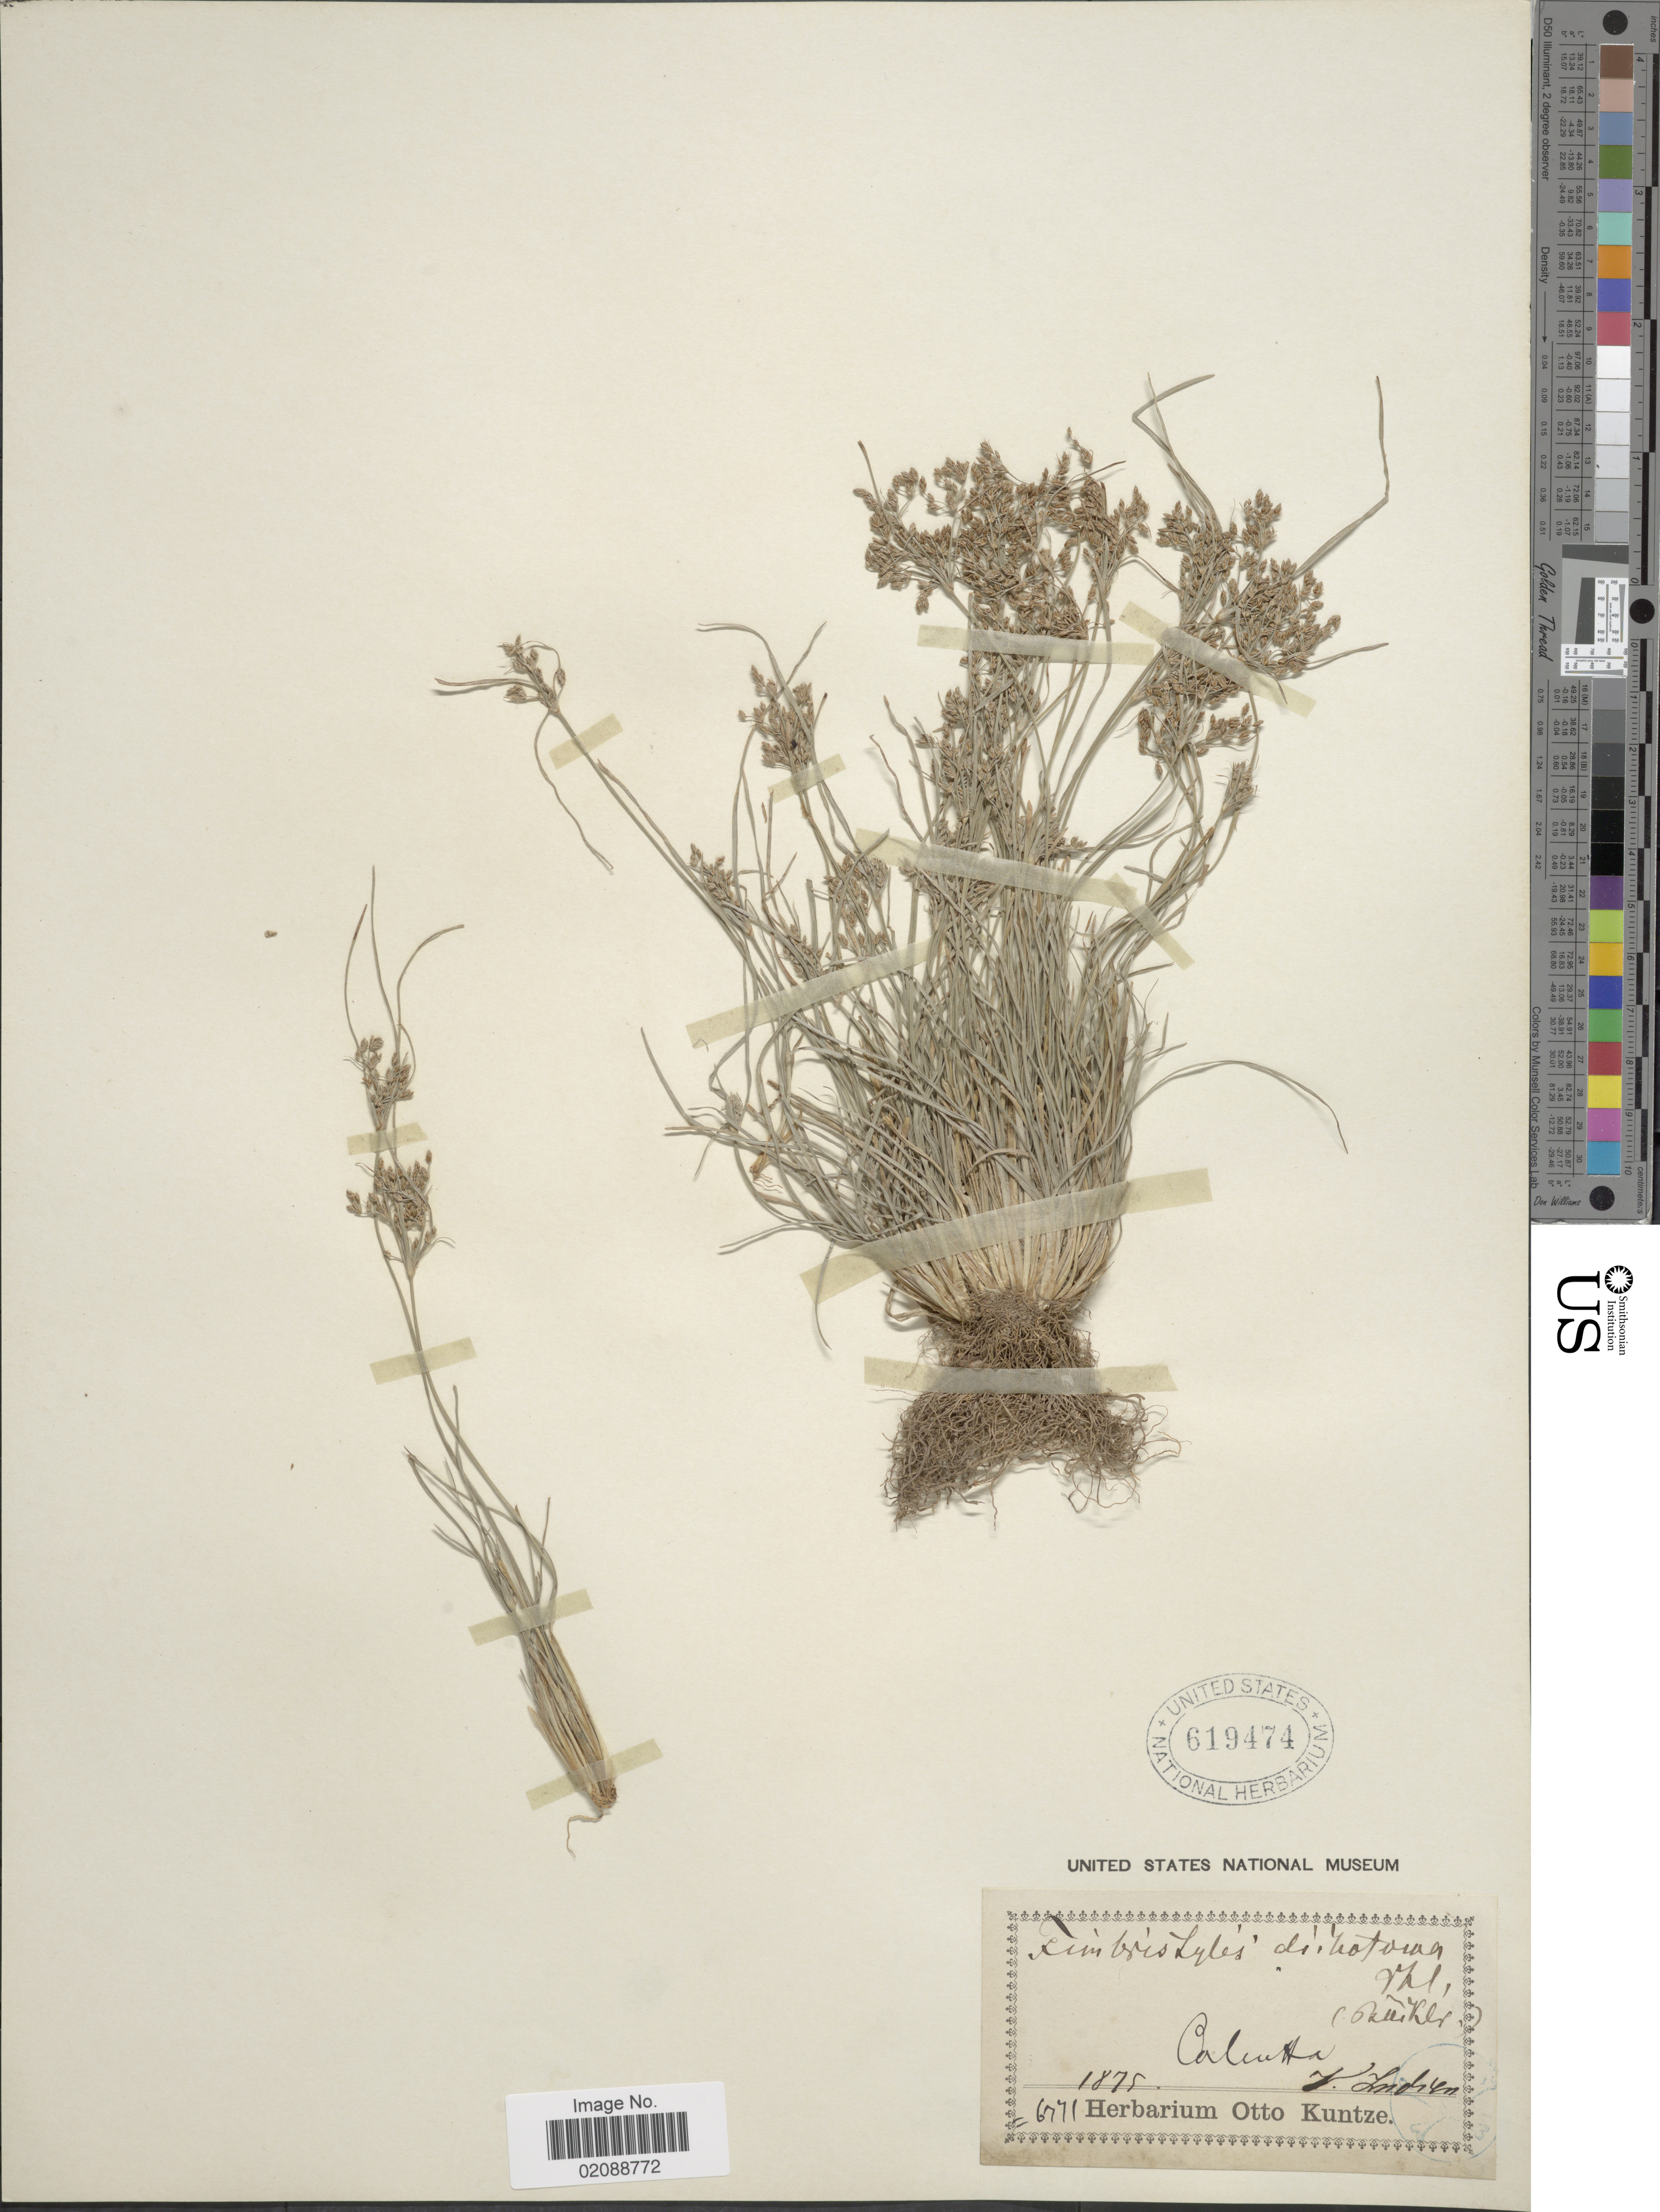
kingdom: Plantae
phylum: Tracheophyta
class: Liliopsida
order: Poales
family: Cyperaceae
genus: Fimbristylis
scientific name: Fimbristylis bisumbellata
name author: (Forssk.) Bubani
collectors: V. Lndien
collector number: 6771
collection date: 1875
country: India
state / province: West Bengal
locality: Calcutta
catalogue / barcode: US 619474